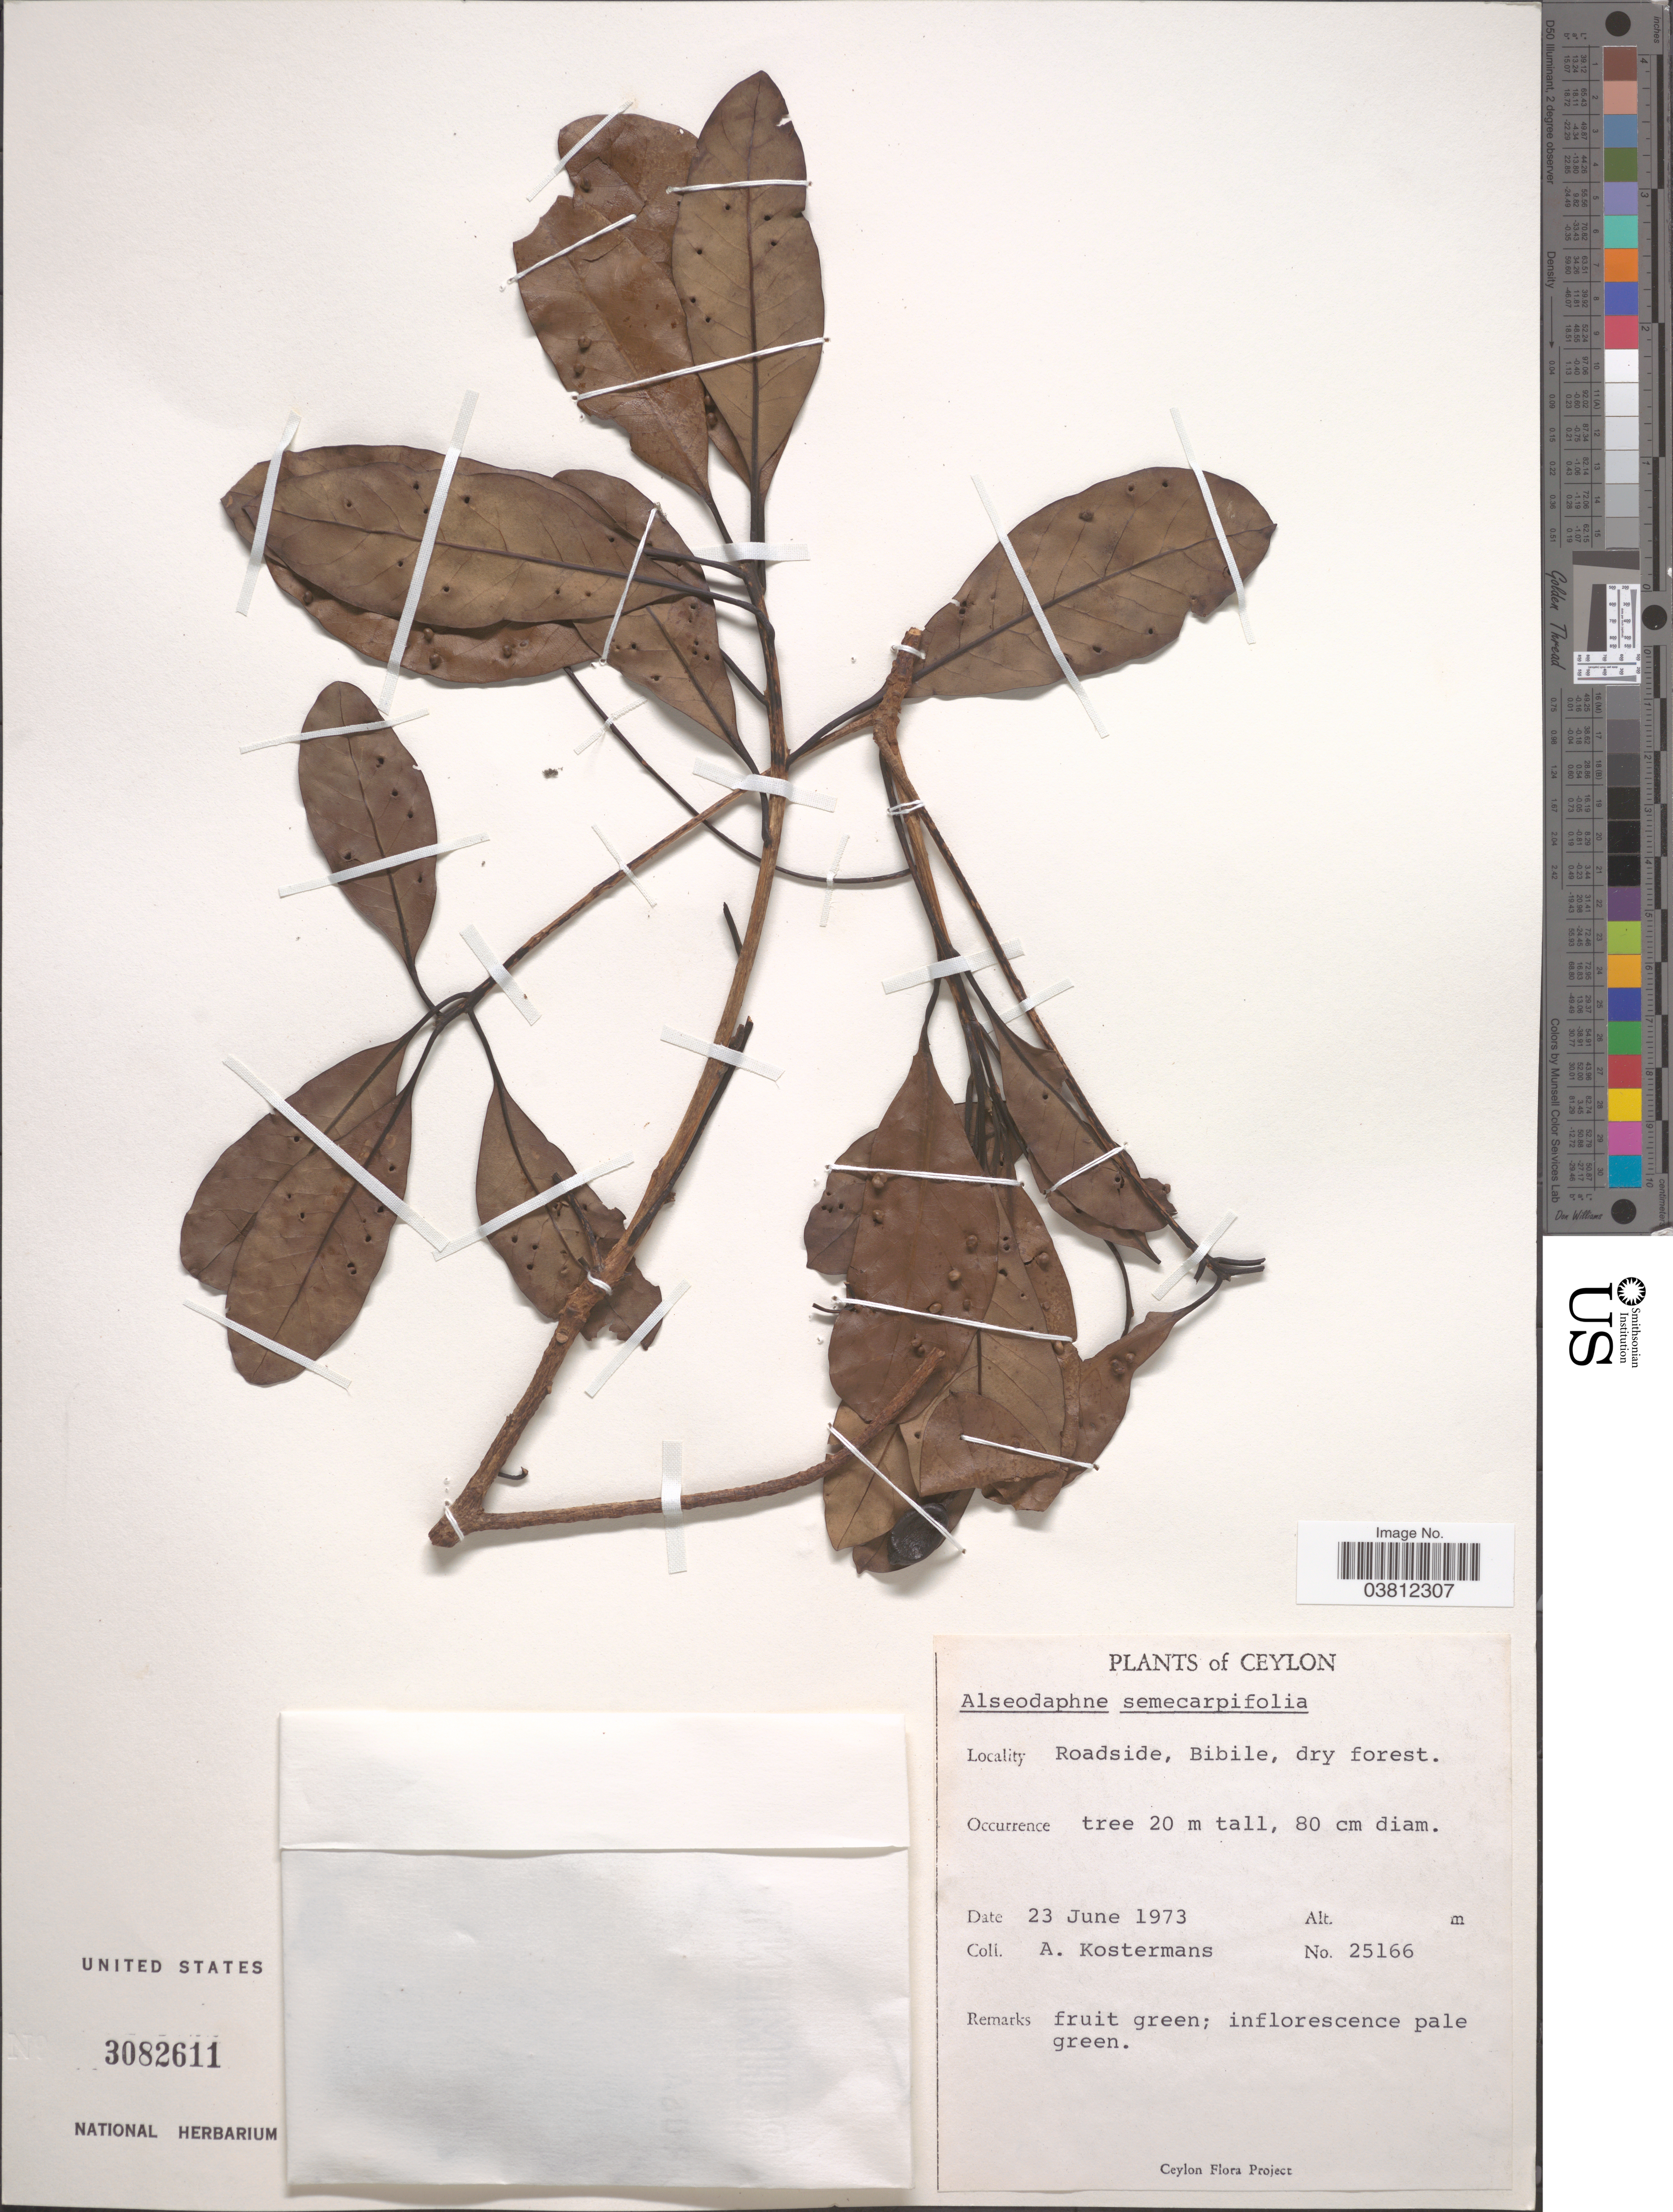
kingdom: Plantae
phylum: Tracheophyta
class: Magnoliopsida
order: Laurales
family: Lauraceae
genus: Alseodaphne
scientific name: Alseodaphne semecarpifolia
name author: Nees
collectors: A. J. G. Kostermans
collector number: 25166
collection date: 1973-06-23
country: Sri Lanka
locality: Ceylon. Roadside, Bibile.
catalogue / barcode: US 3082611